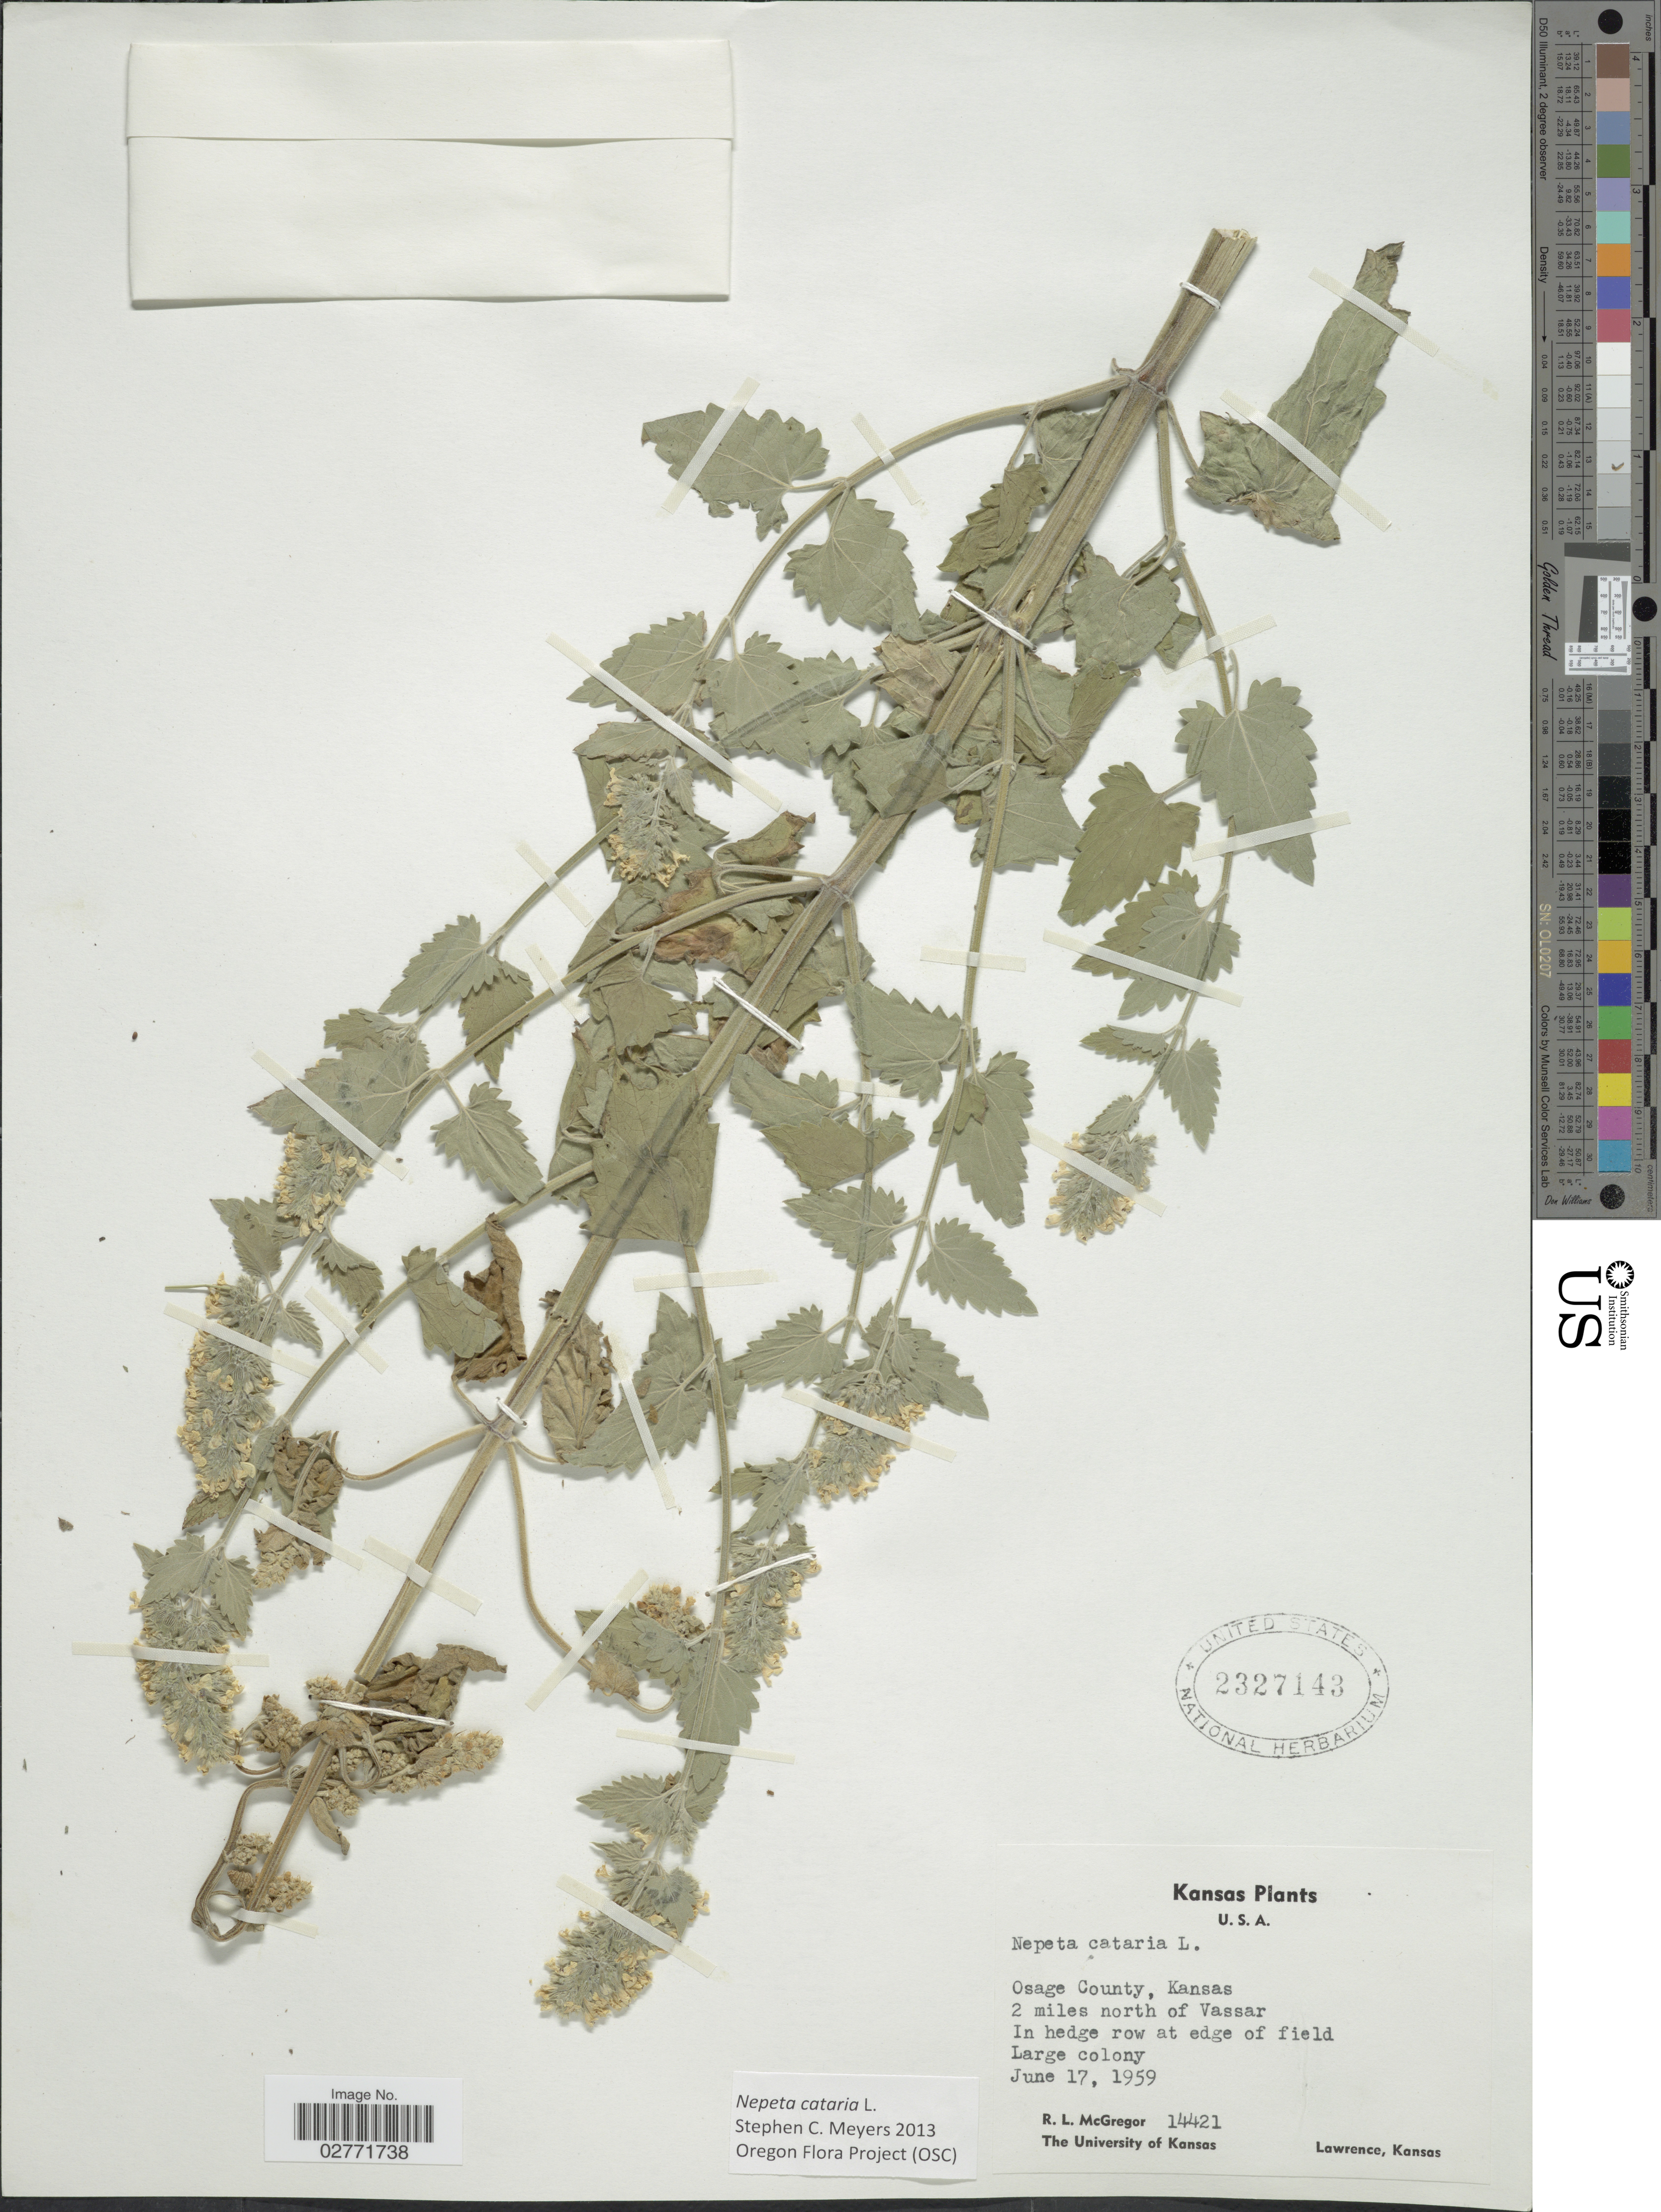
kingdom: Plantae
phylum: Tracheophyta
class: Magnoliopsida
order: Lamiales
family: Lamiaceae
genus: Nepeta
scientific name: Nepeta cataria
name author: L.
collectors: R. McGregor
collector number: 14421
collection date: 1959-06-17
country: United States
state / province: Kansas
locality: Osage County, 2 miles north of Vassar.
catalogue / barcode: US 2327143